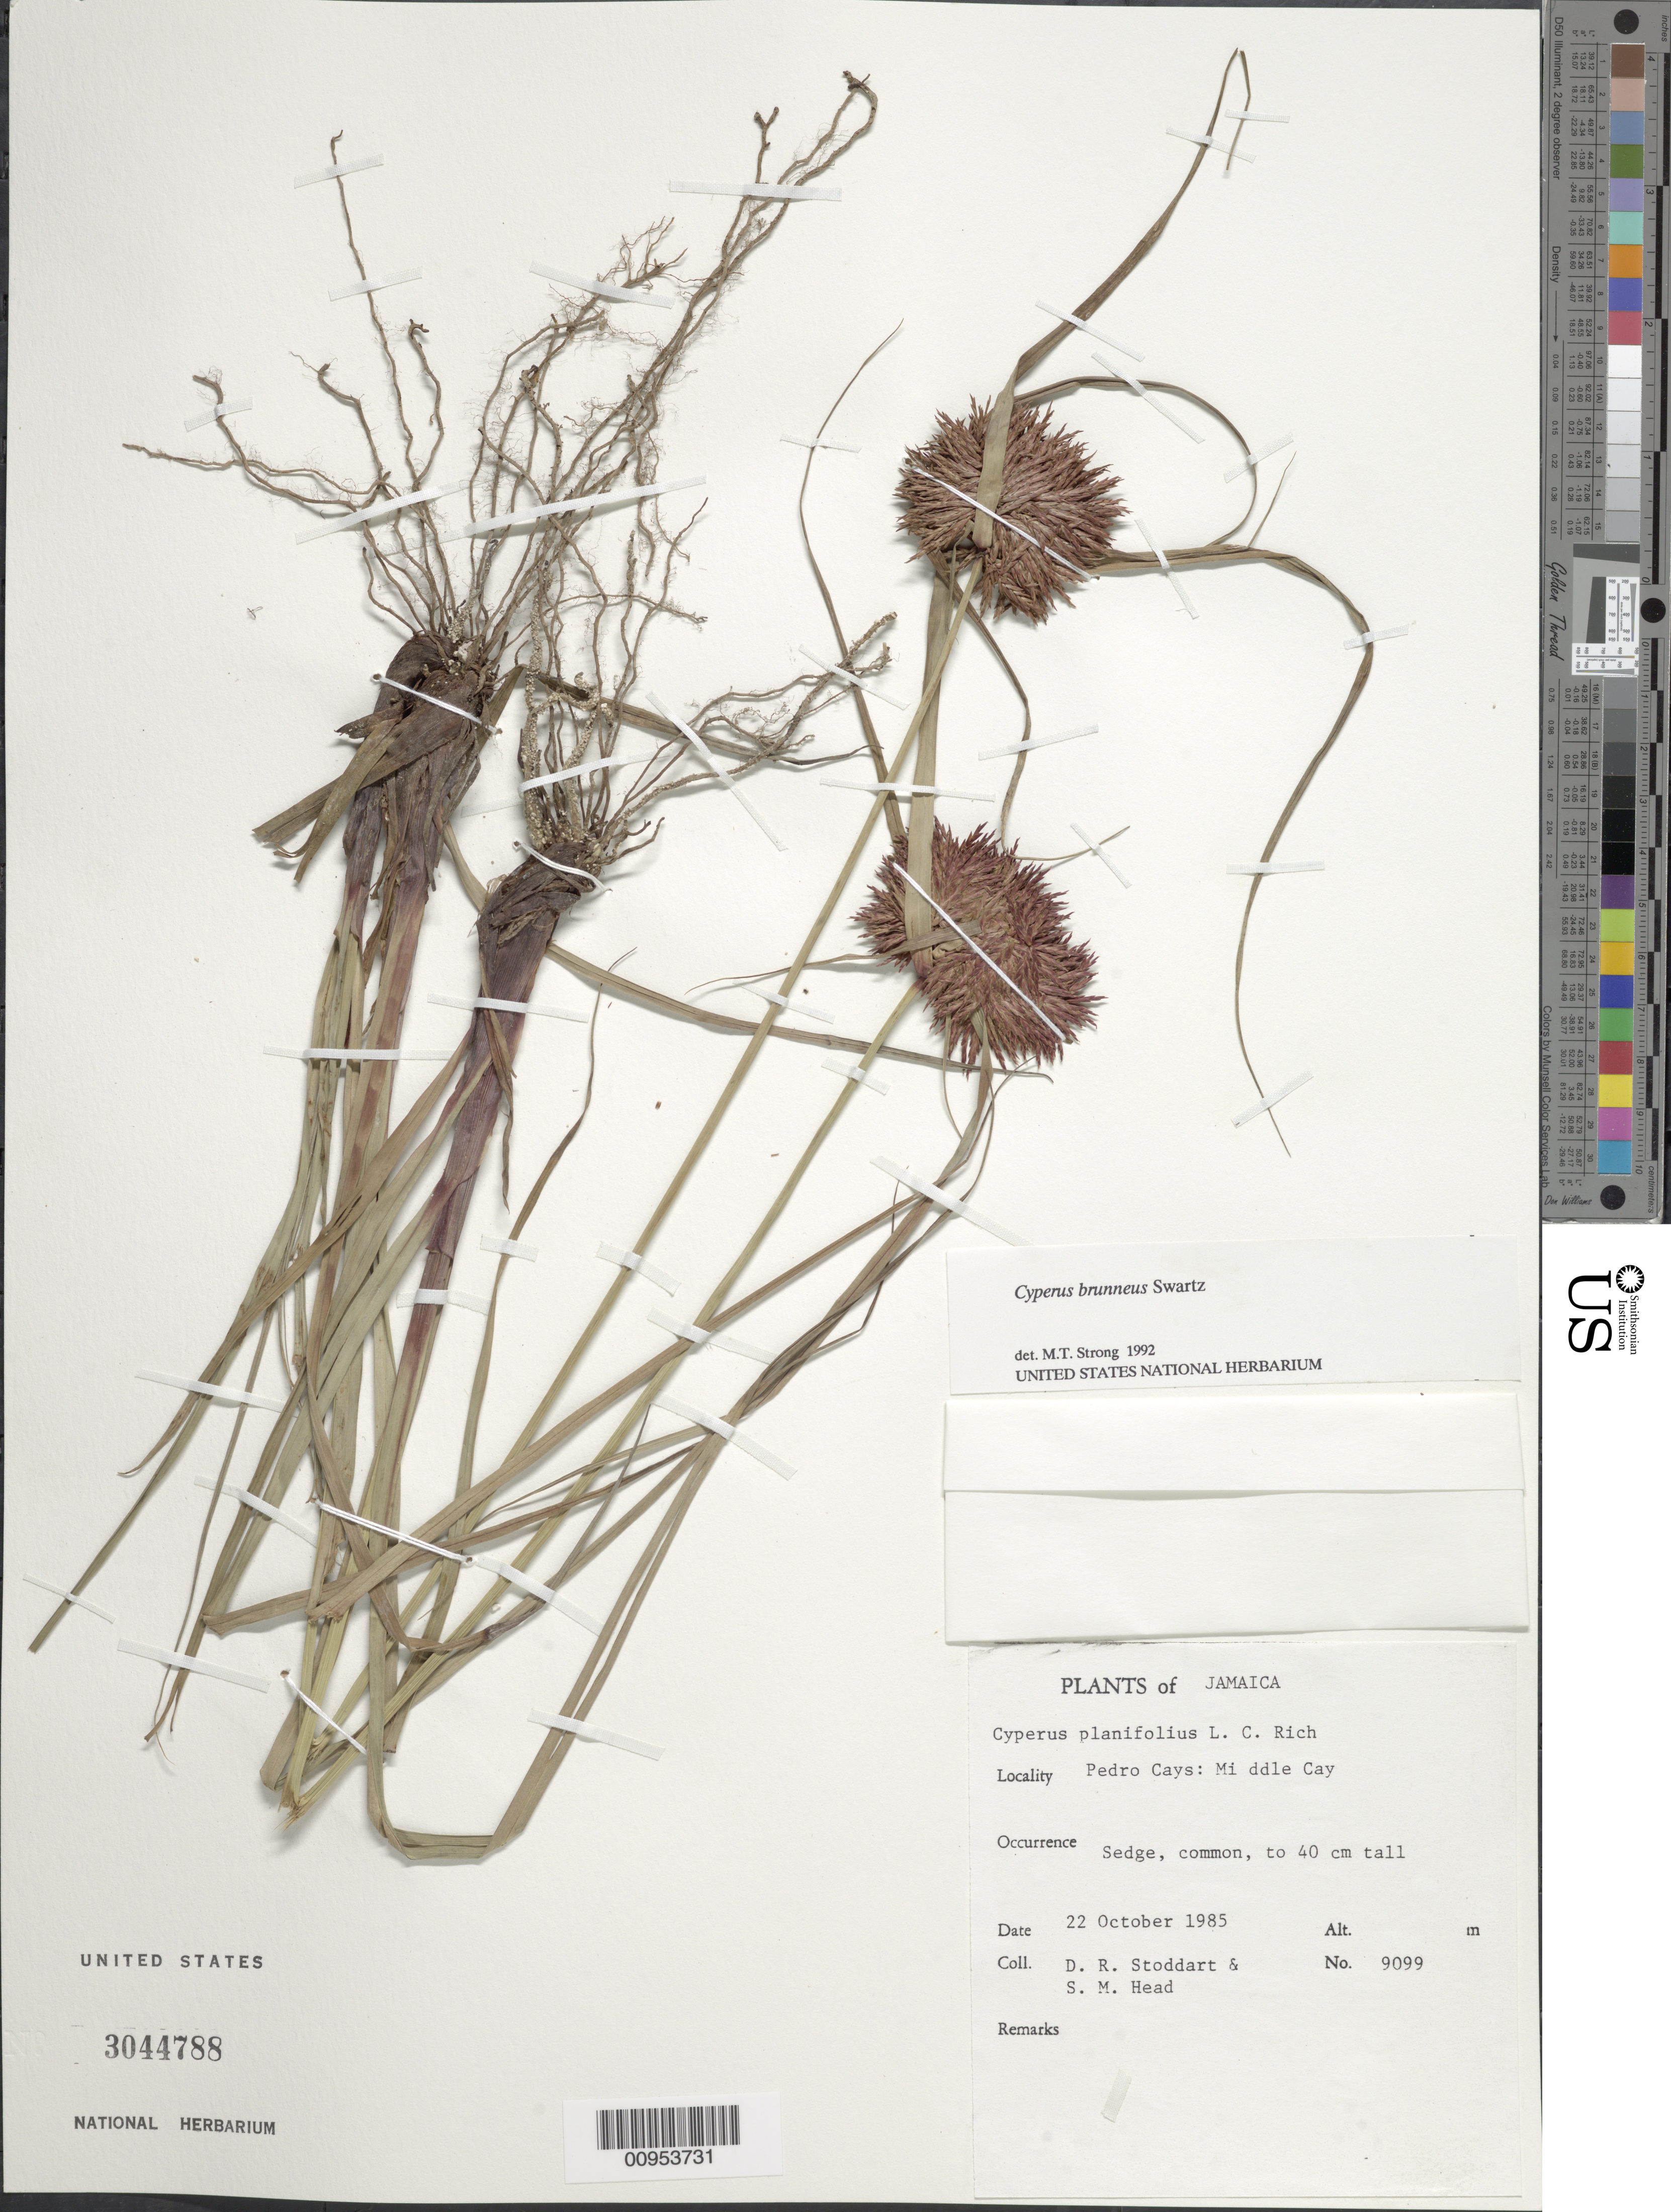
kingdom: Plantae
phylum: Tracheophyta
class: Liliopsida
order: Poales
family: Cyperaceae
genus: Cyperus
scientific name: Cyperus brunneus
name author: Sw.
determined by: Strong, M. T., (US), Smithsonian Institution - National Museum of Natural History (UNITED STATES)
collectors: D. R. Stoddart & S. Head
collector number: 9099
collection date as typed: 22 Oct 1985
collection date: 1985-10-22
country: Jamaica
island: Jamaica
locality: Pedro Cays, Middle Cays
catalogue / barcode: US 3044788